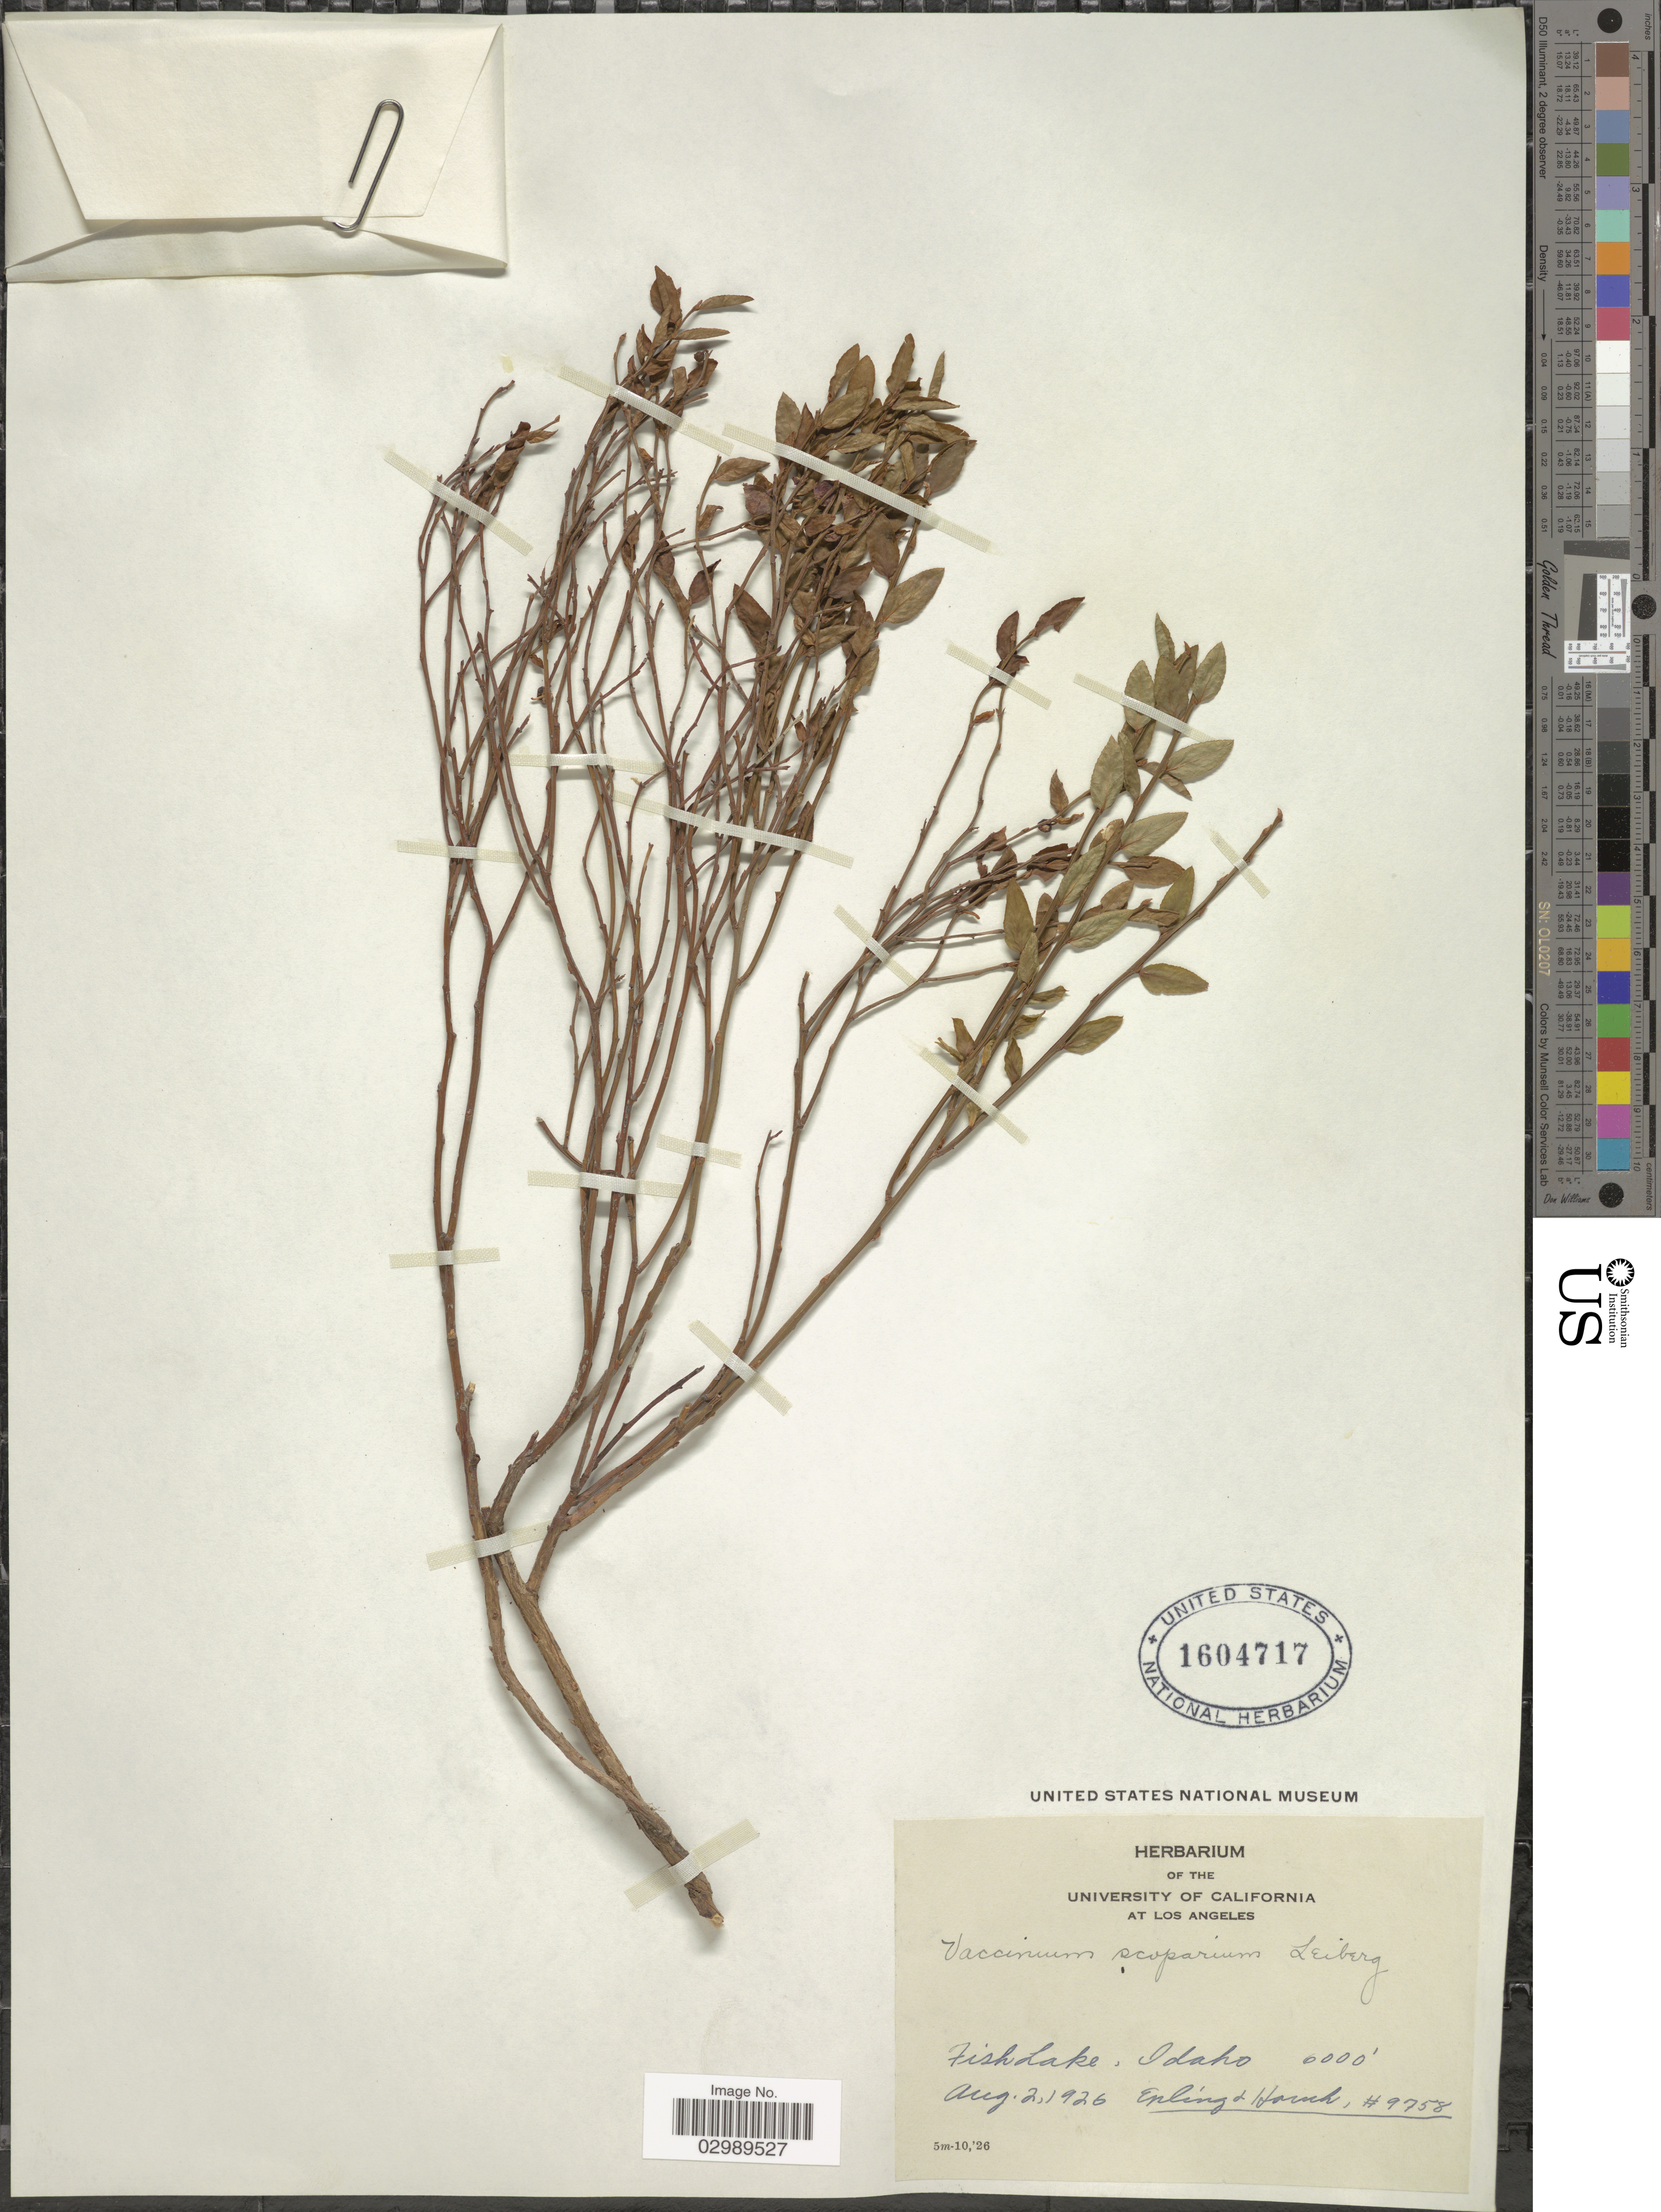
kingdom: Plantae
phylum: Tracheophyta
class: Magnoliopsida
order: Ericales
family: Ericaceae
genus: Vaccinium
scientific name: Vaccinium scoparium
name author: Leiberg ex Coville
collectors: -- Epling & Houch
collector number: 9758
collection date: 1926-08-21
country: United States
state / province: Idaho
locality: Fish Lake.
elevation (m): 1829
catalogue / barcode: US 1604717